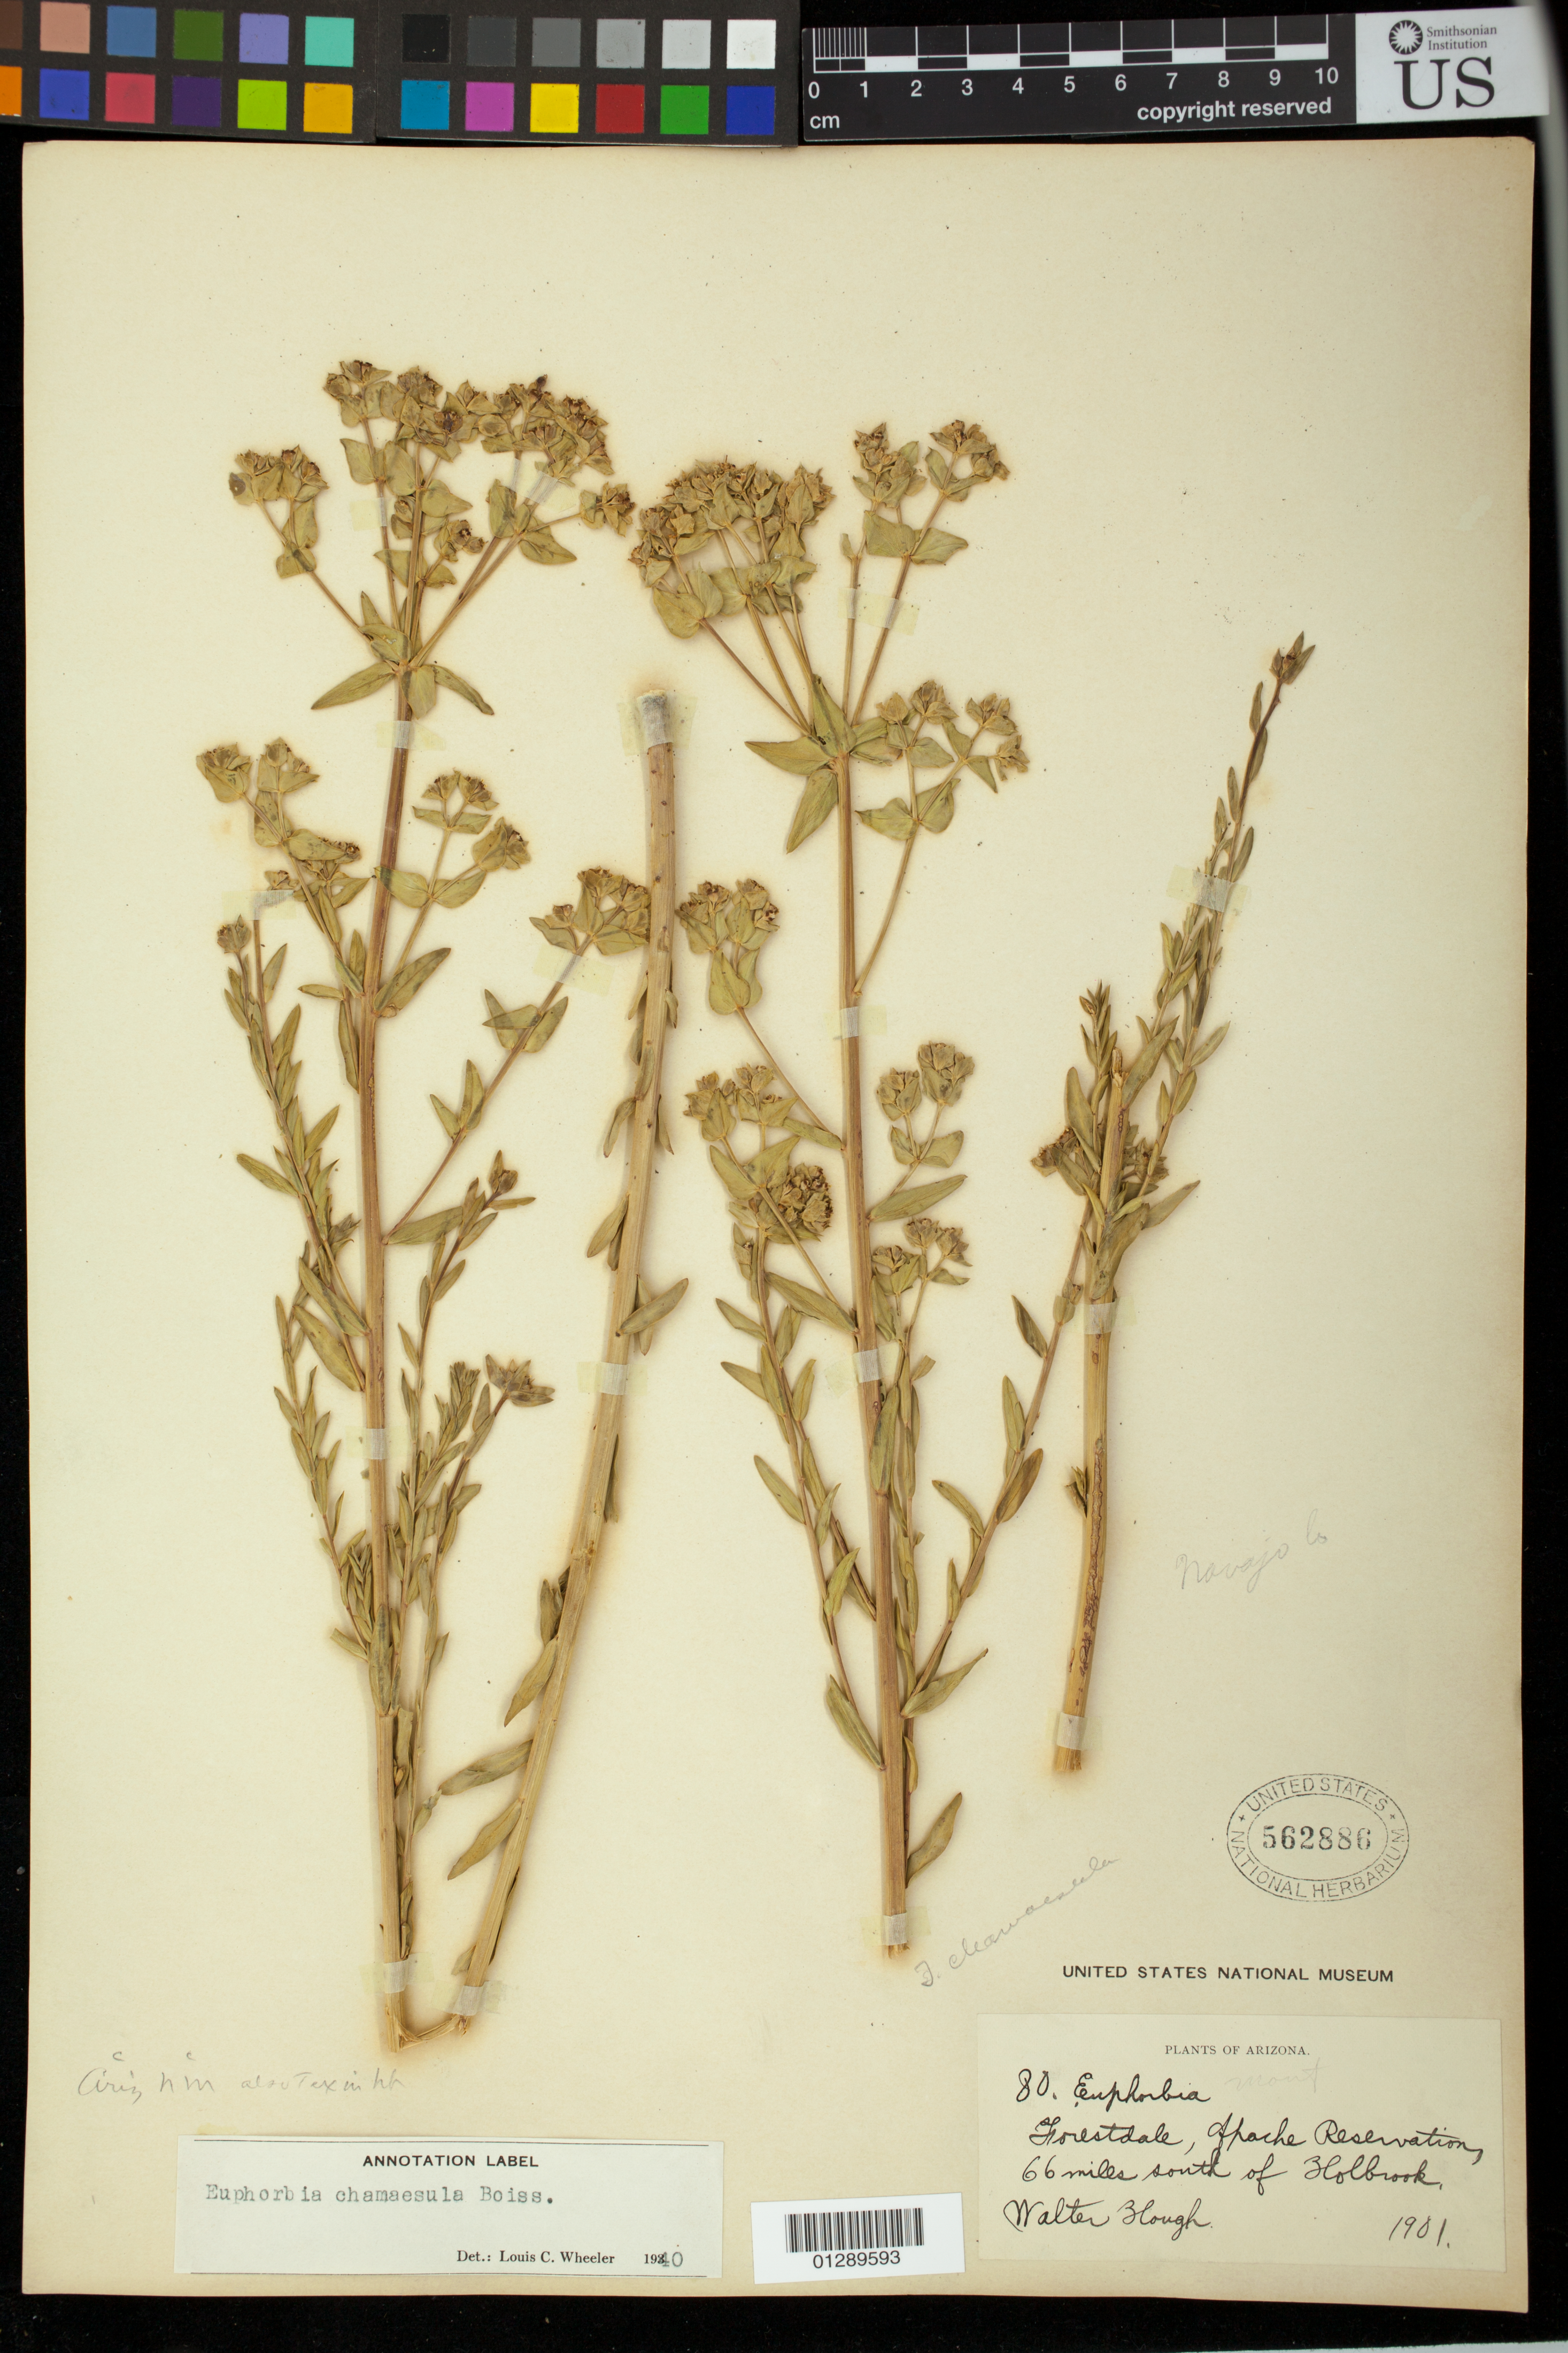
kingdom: Plantae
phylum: Tracheophyta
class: Magnoliopsida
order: Malpighiales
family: Euphorbiaceae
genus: Euphorbia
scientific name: Euphorbia chamaecaula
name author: Weath.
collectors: W. Hough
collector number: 80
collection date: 1901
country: United States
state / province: Arizona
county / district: Navajo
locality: Forestdale, Apache Reservation, 66 miles south of Holbrook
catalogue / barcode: US 562886